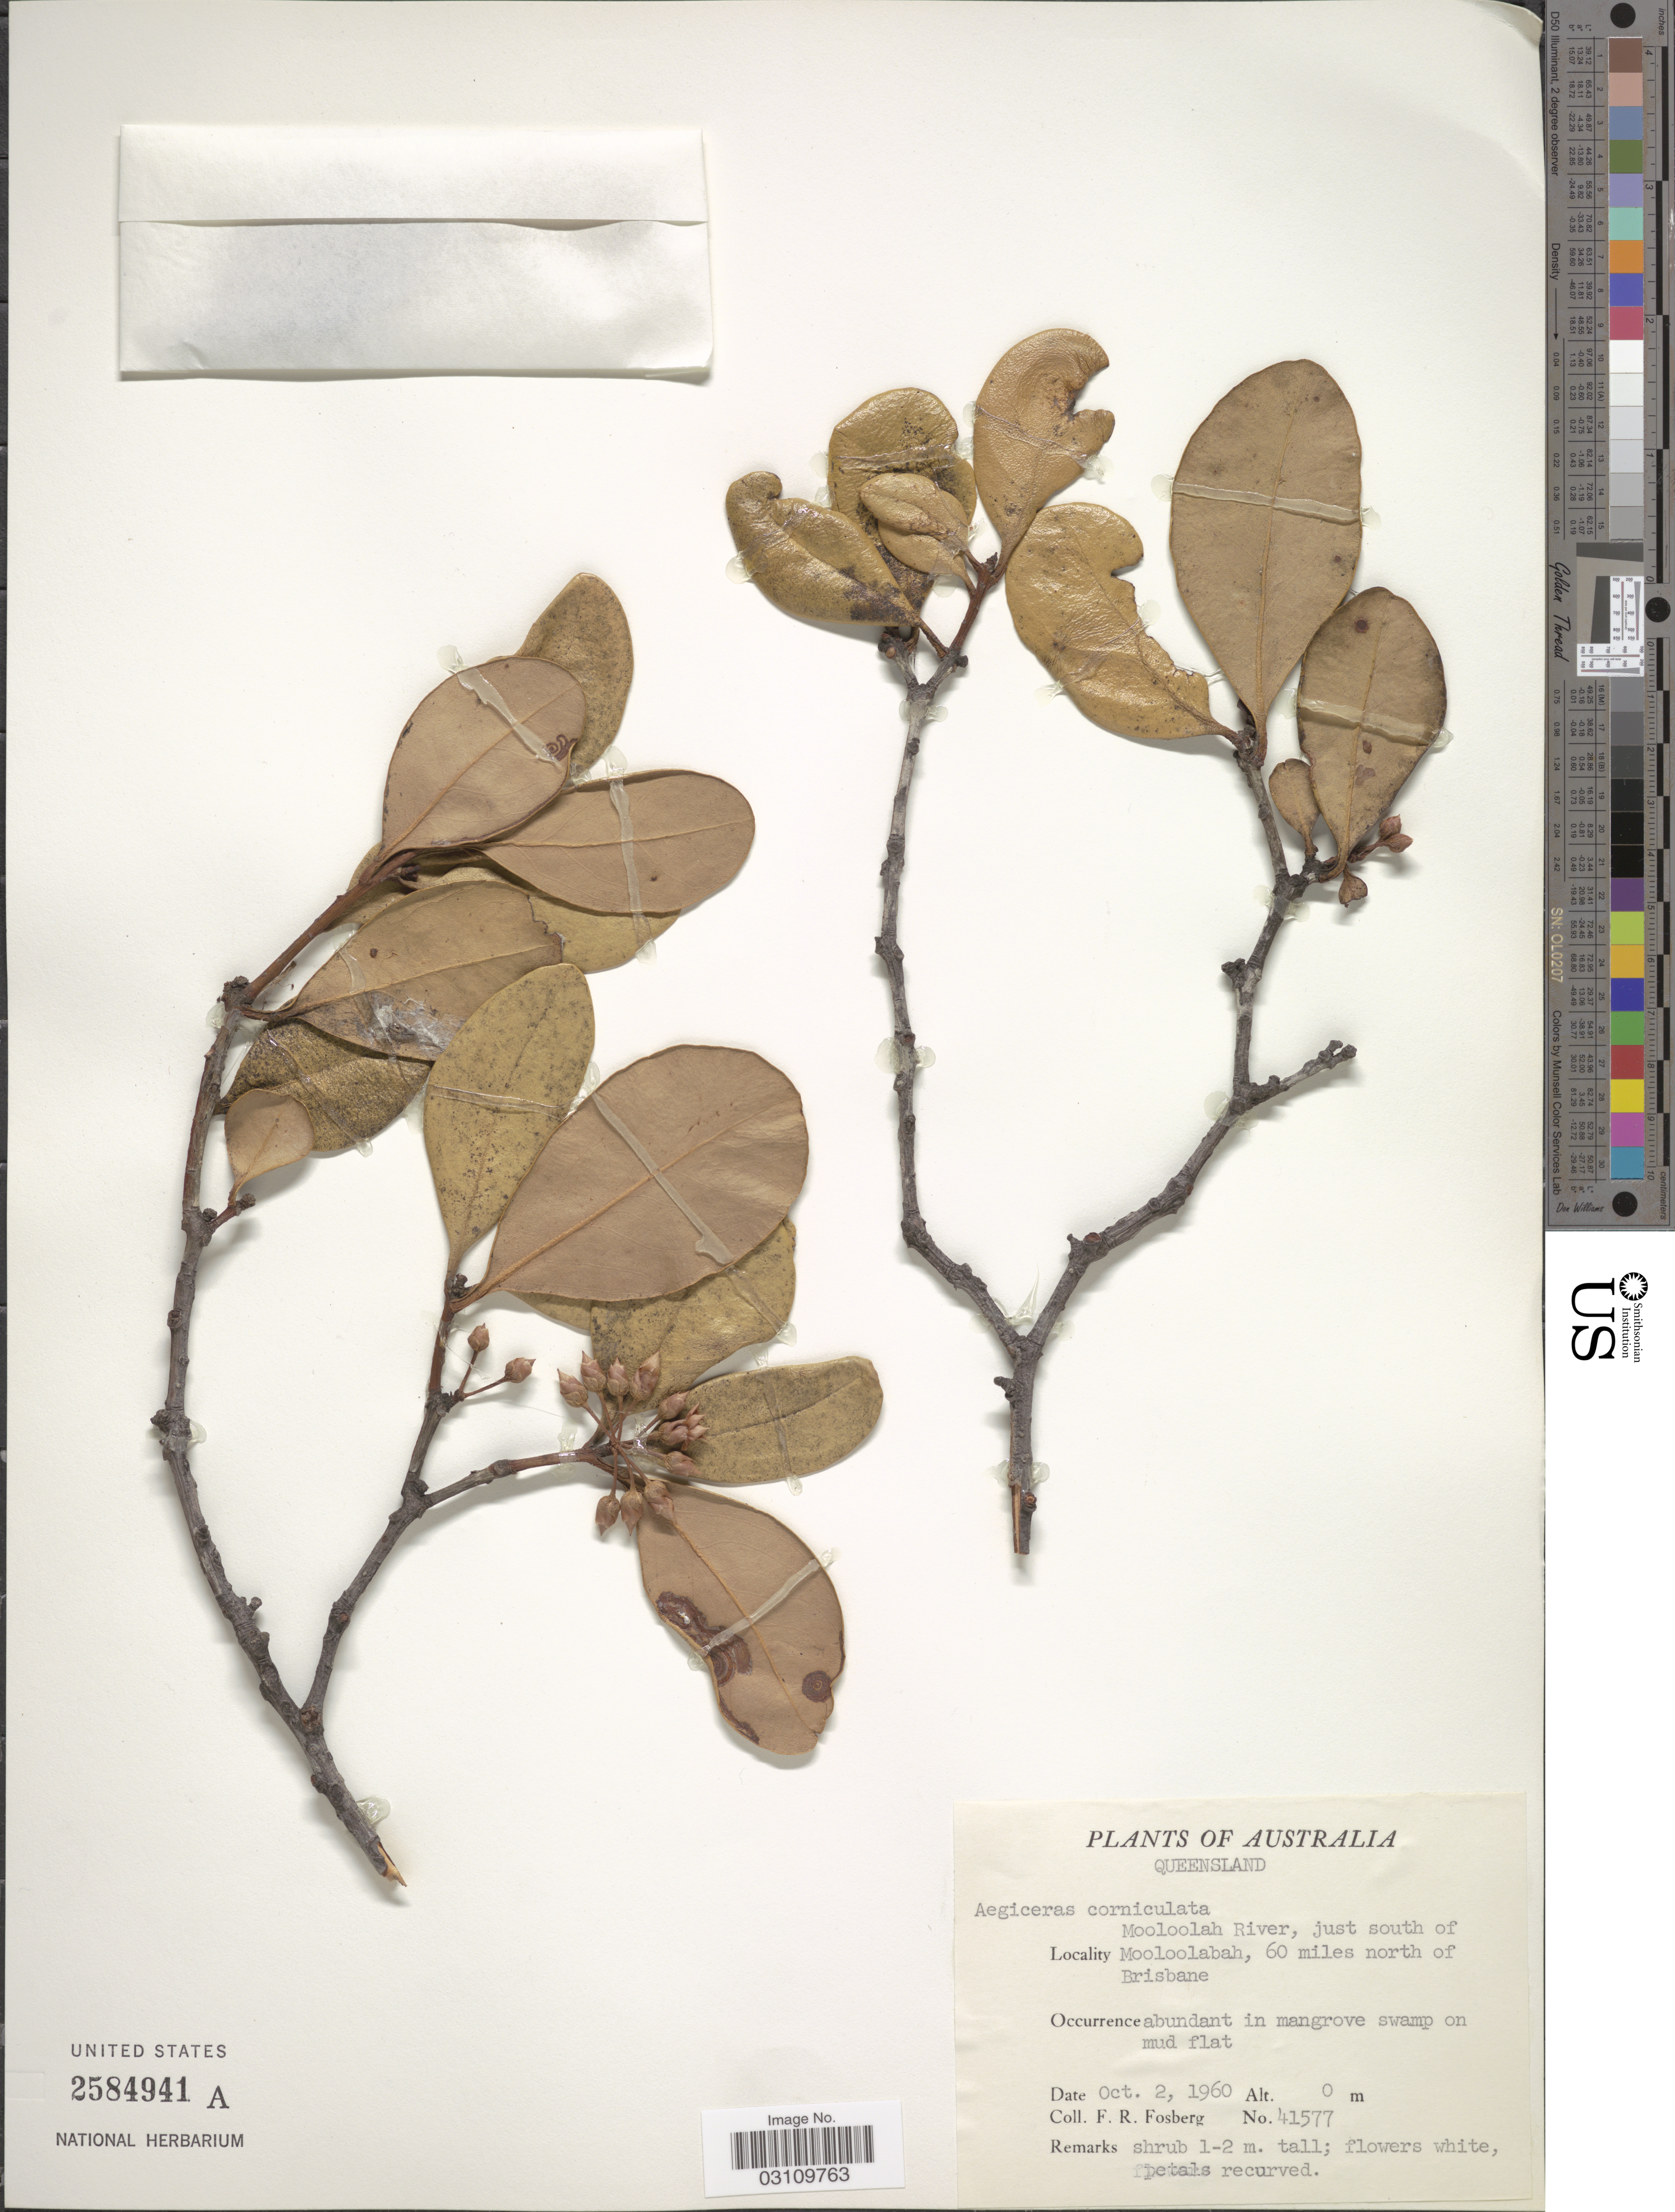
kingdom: Plantae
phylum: Tracheophyta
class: Magnoliopsida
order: Ericales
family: Primulaceae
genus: Aegiceras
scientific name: Aegiceras corniculatum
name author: (L.) Blanco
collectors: F. R. Fosberg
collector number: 41577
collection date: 1960-10-02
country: Australia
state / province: Queensland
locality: Mooloolah River, just south of Mooloolabah, 60 miles north of Brisbane.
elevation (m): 0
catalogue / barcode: US 2584941A